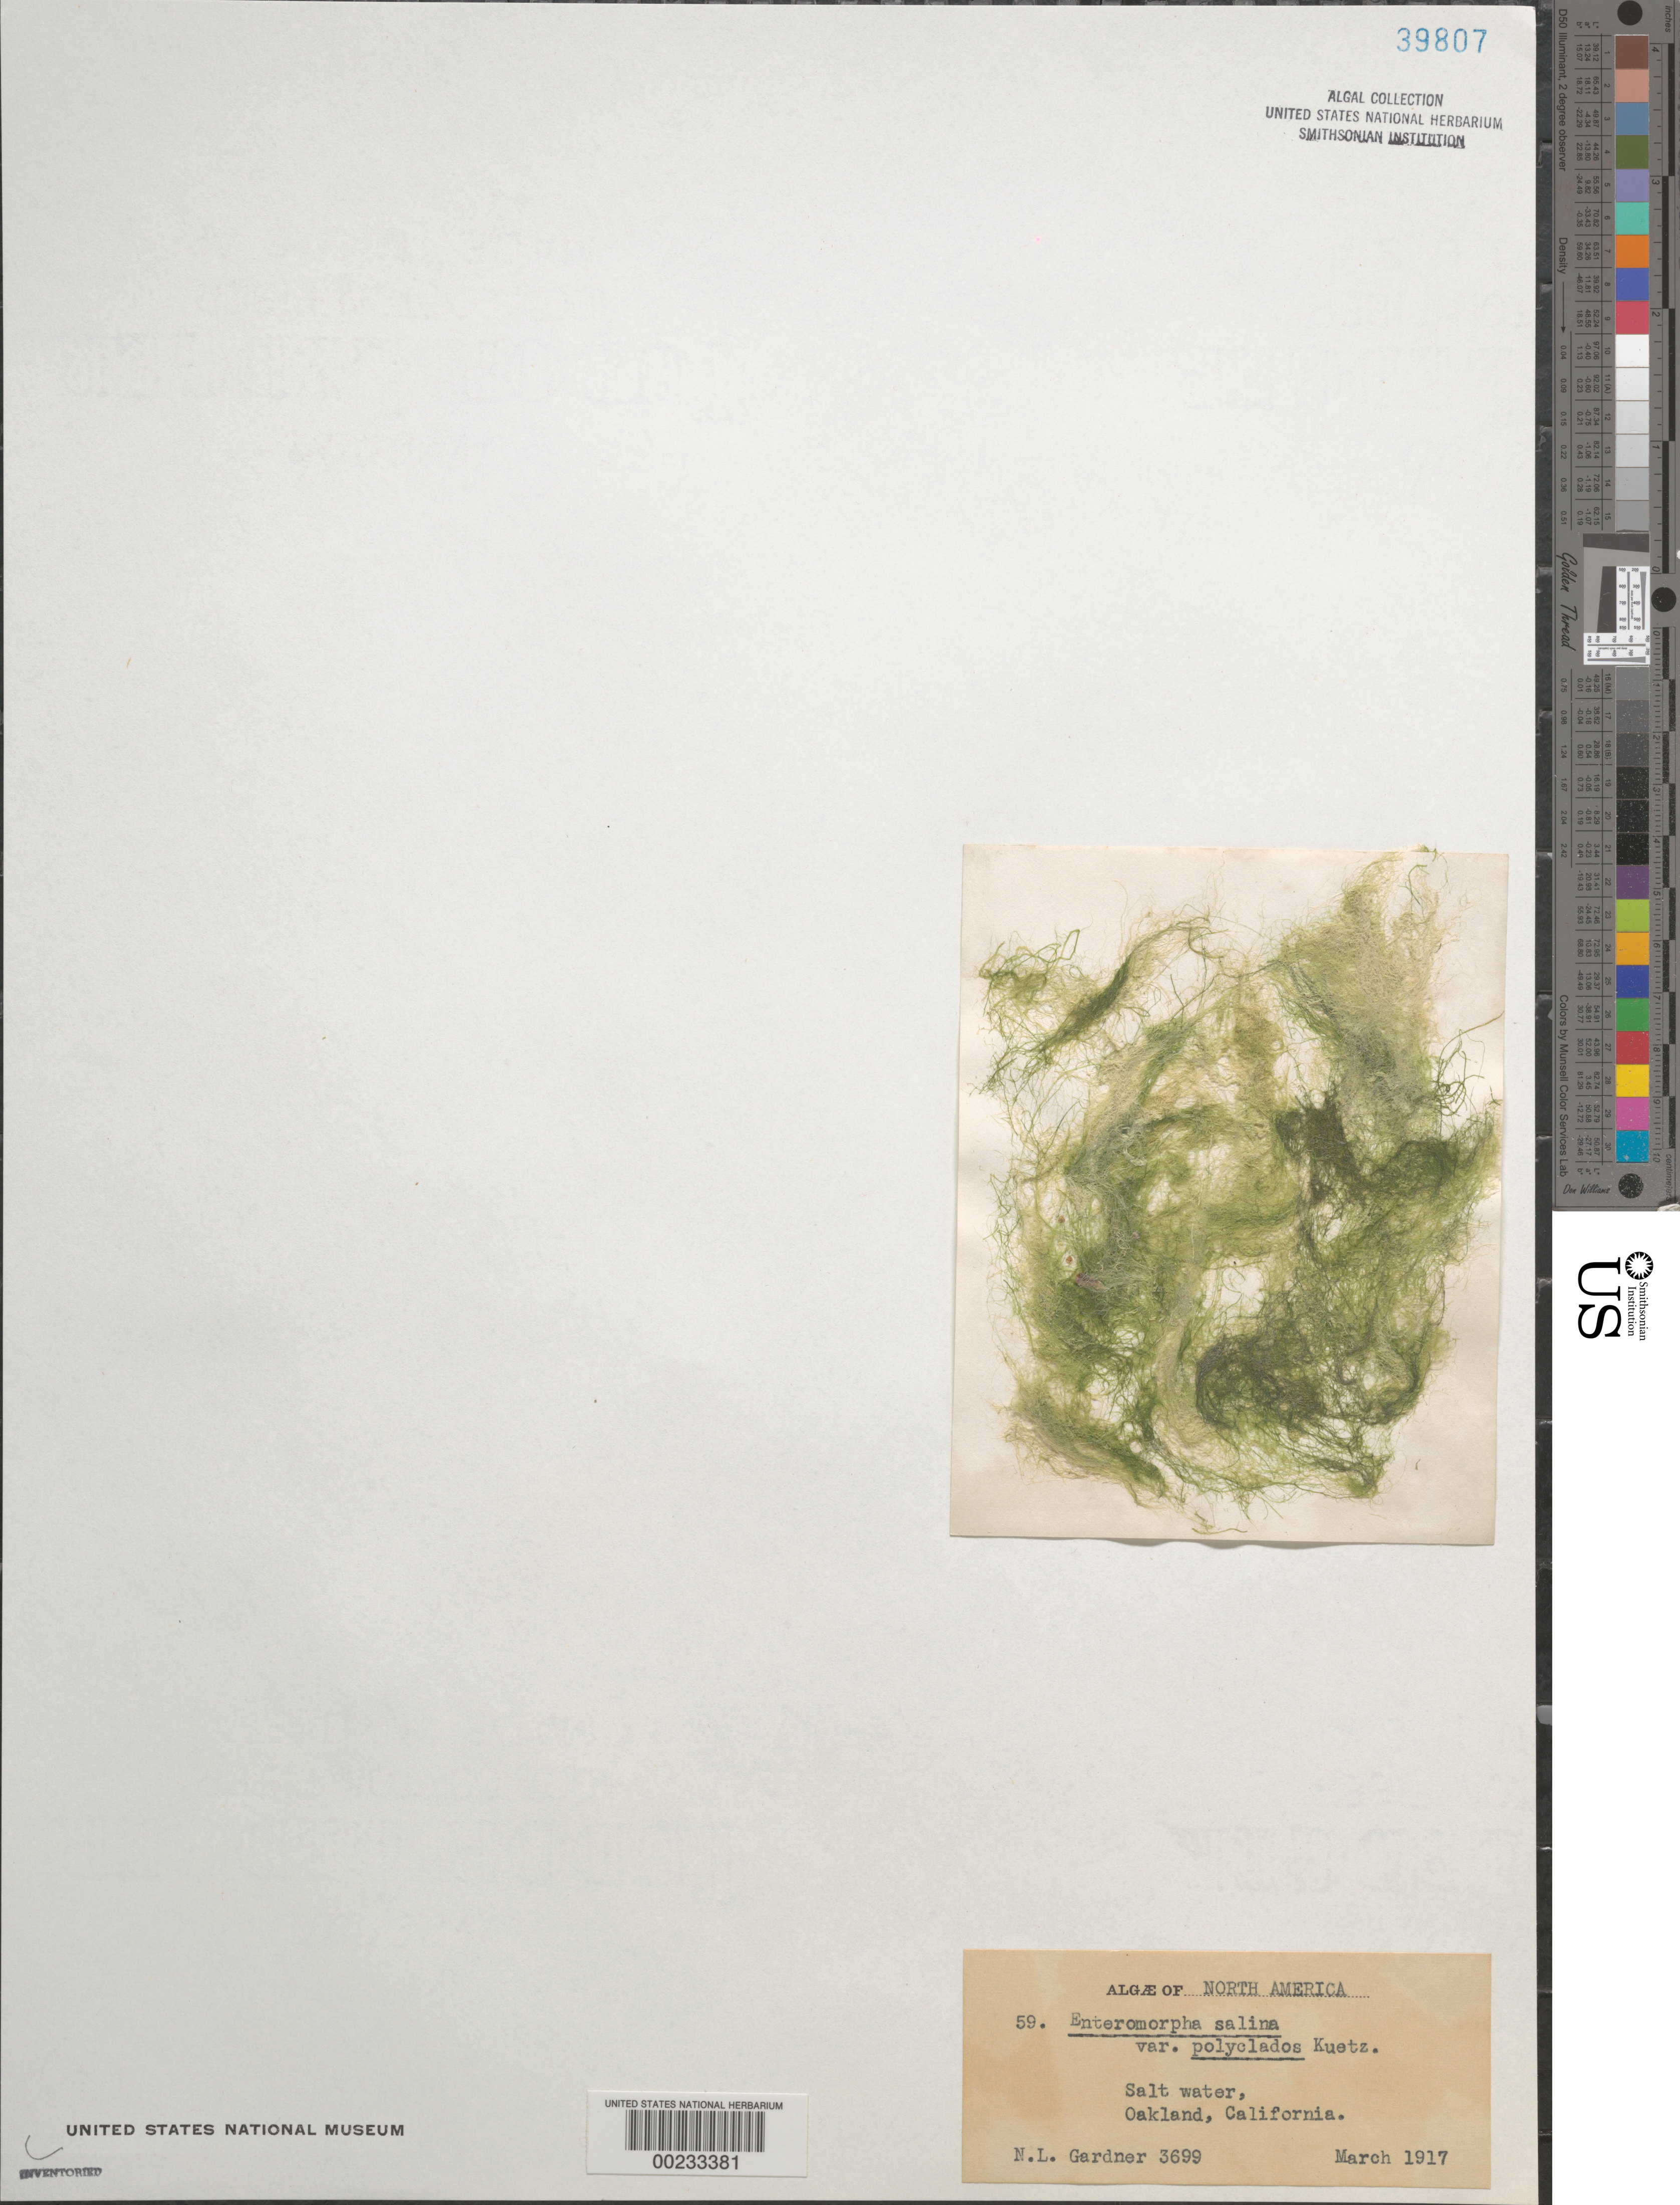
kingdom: Plantae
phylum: Chlorophyta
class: Ulvophyceae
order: Ulvales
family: Ulvaceae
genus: Ulva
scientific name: Ulva prolifera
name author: O.F. Müller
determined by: Algae name updating Project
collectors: N. Gardner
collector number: NLG 3699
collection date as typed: Mar 1917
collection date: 1917-03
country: United States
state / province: California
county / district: Alameda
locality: Oakland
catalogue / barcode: US 39807